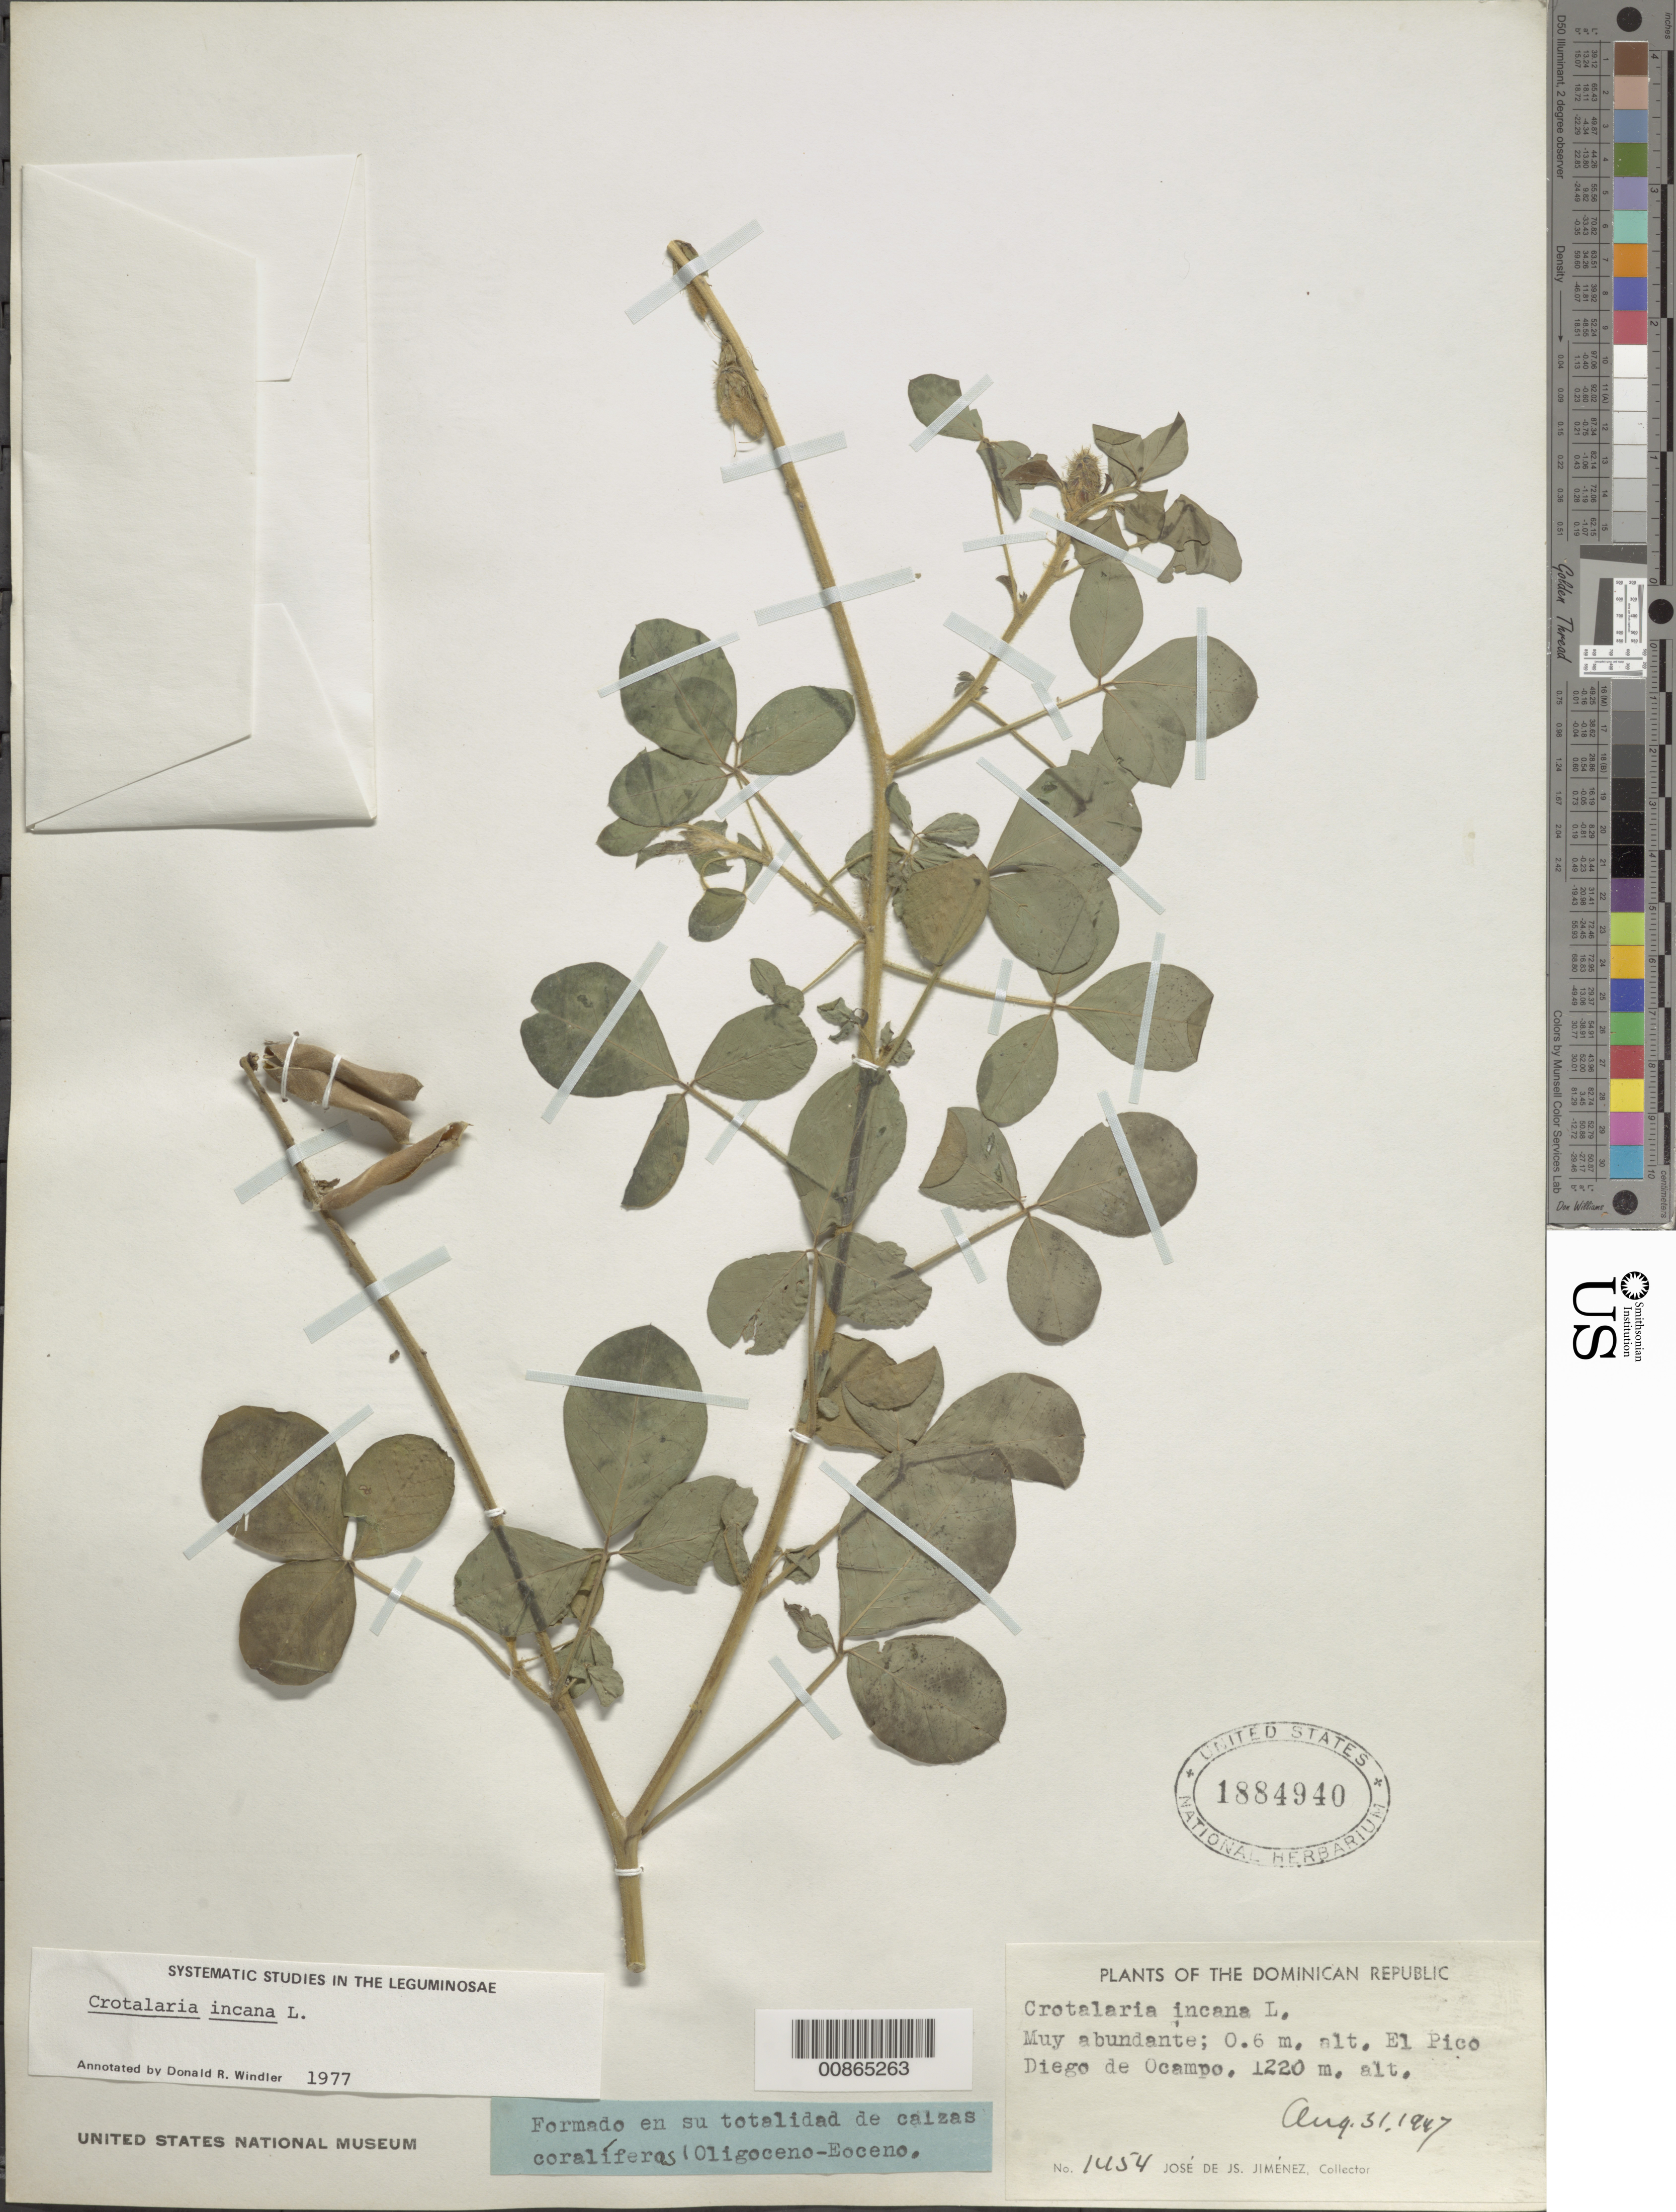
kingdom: Plantae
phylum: Tracheophyta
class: Magnoliopsida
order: Fabales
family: Fabaceae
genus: Crotalaria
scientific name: Crotalaria incana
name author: L.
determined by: Windler, D. R.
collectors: J. J. Jiménez Almonte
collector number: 1454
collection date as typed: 31 Aug 1947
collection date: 1947-08-31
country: Dominican Republic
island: Hispaniola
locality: El Pico Diego de Ocampo.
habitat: Formado en su totalidad de calizas coralíferas (Oligoceno-Eoceno).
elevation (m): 1220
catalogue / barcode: US 1884940